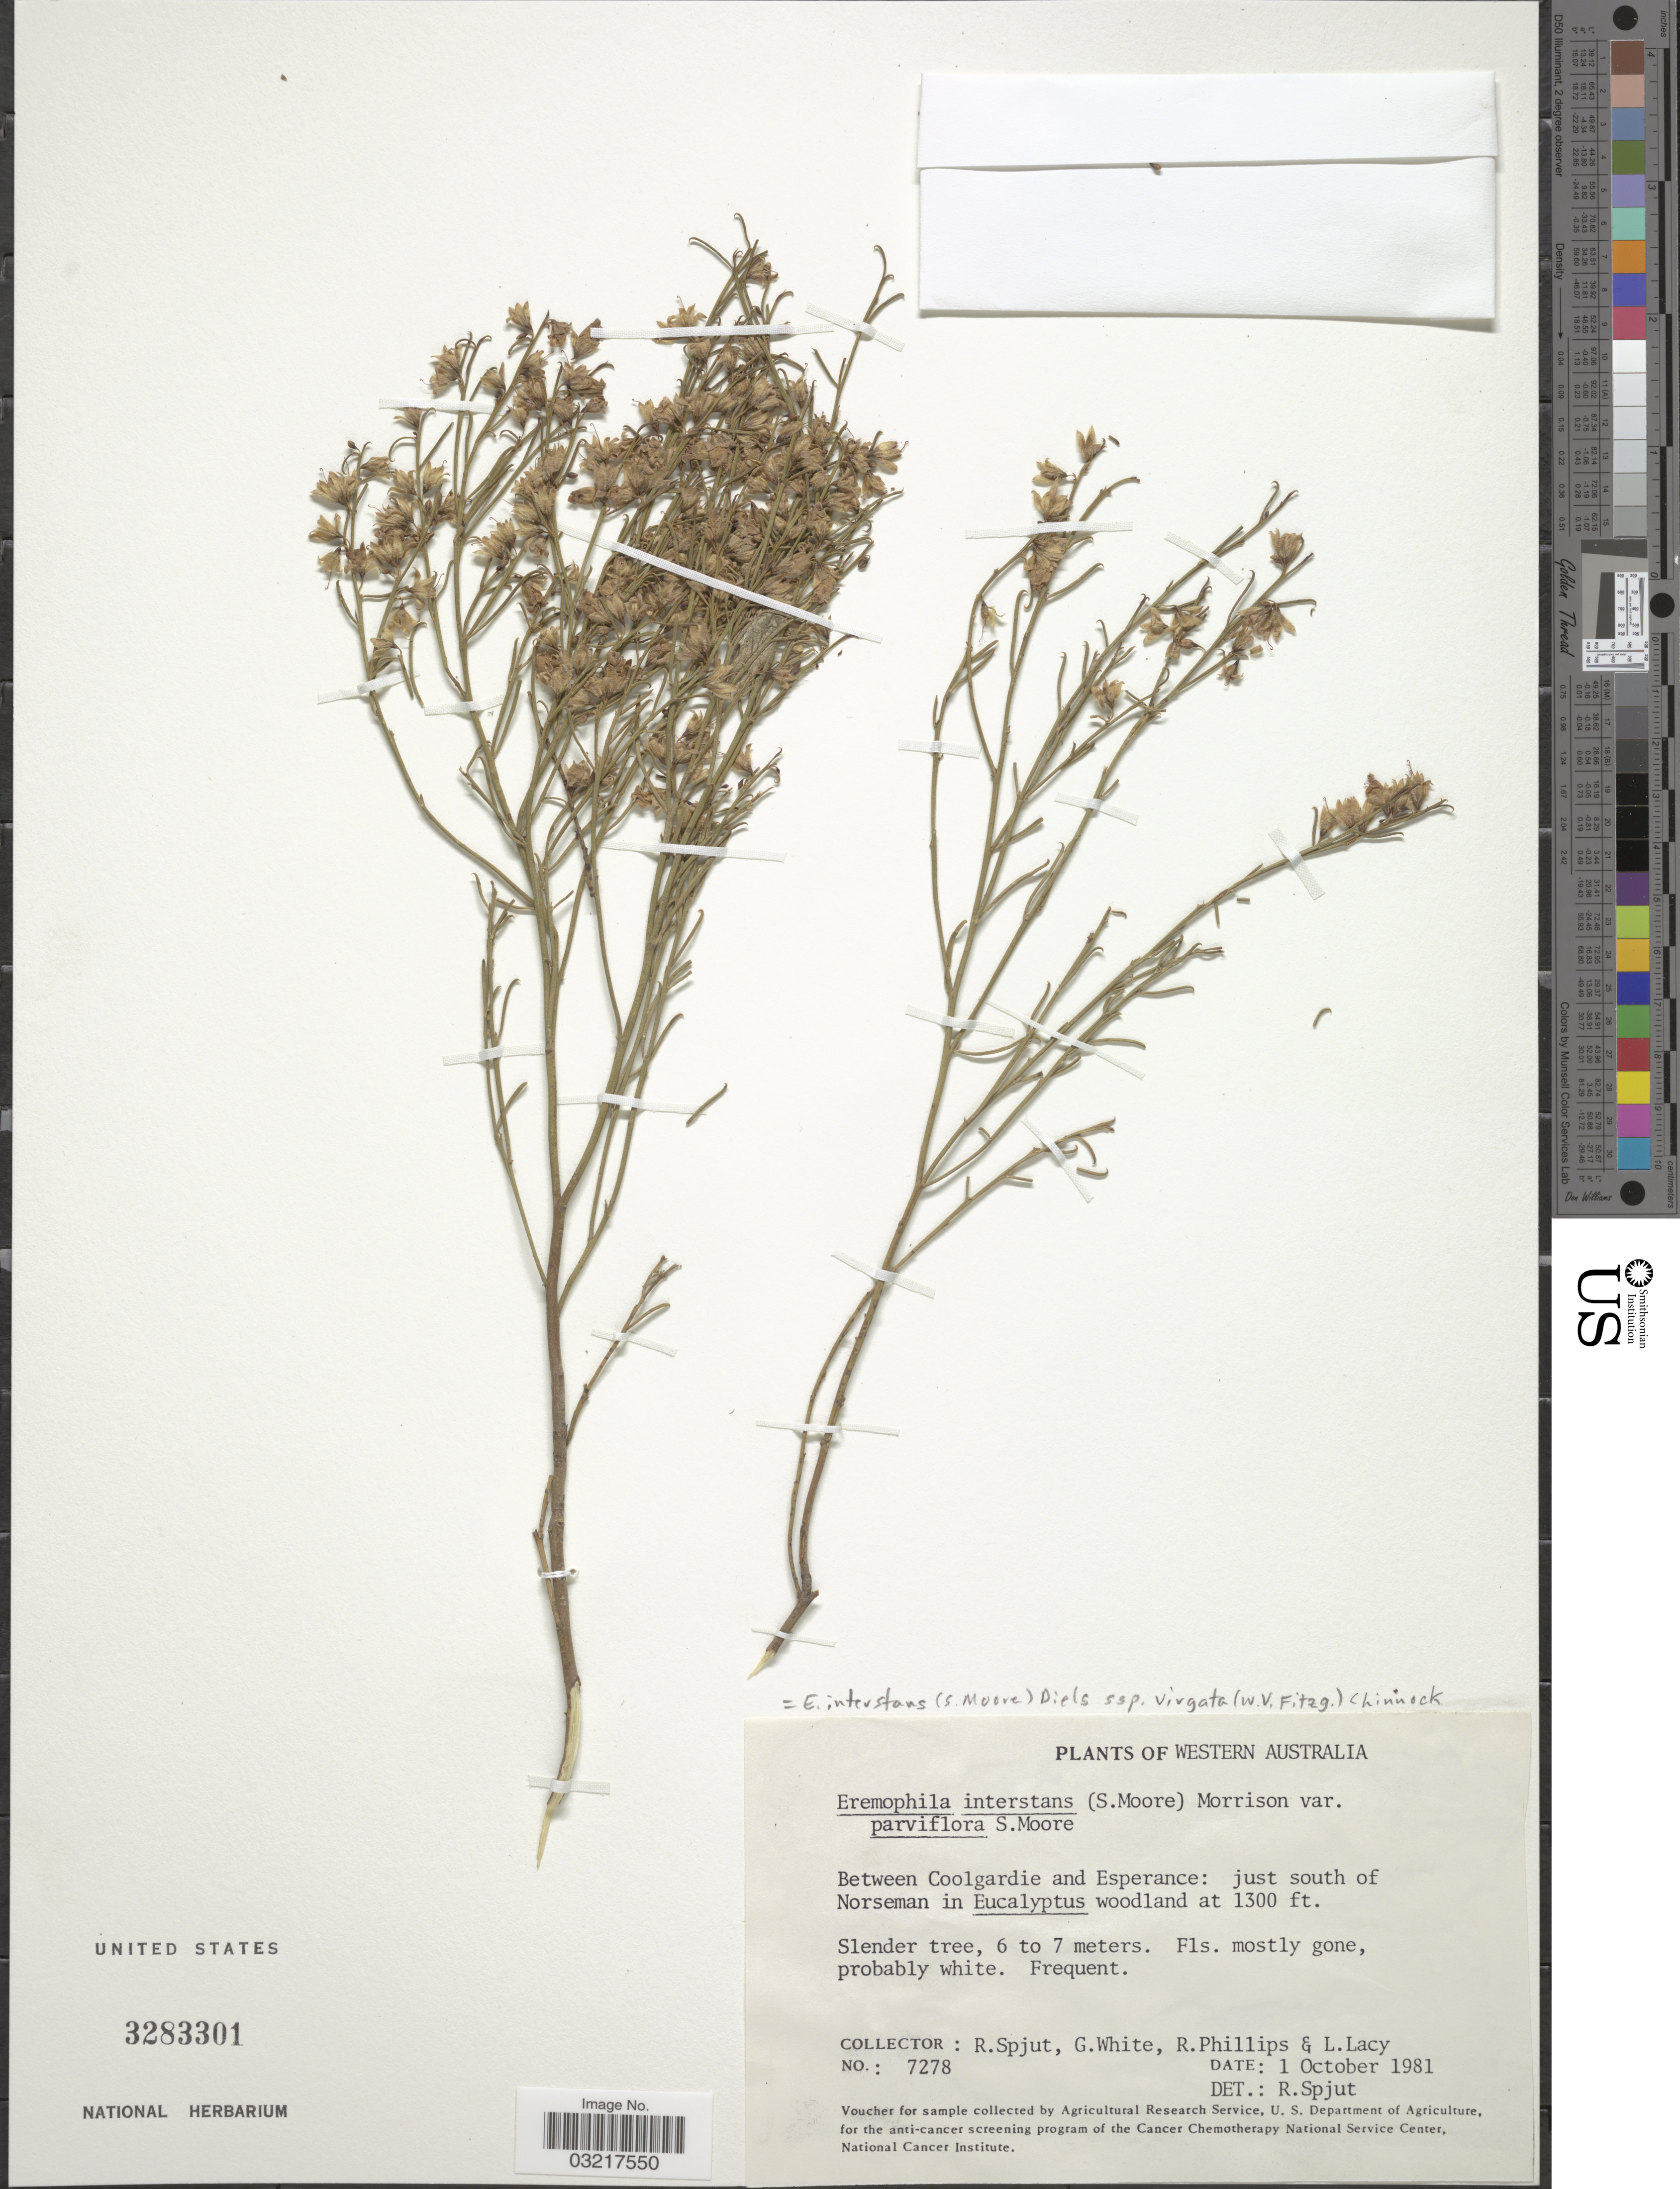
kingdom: Plantae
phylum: Tracheophyta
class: Magnoliopsida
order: Lamiales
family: Scrophulariaceae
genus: Eremophila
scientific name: Eremophila interstans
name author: Diels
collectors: R. Spjut, G. White, R. Phillips & L. Lacy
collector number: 7278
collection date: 1981-10-01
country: Australia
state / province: Western Australia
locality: Between Coolgardie and Esperance: just south of Norseman in Eucalyptus woodland.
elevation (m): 396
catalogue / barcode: US 3283301